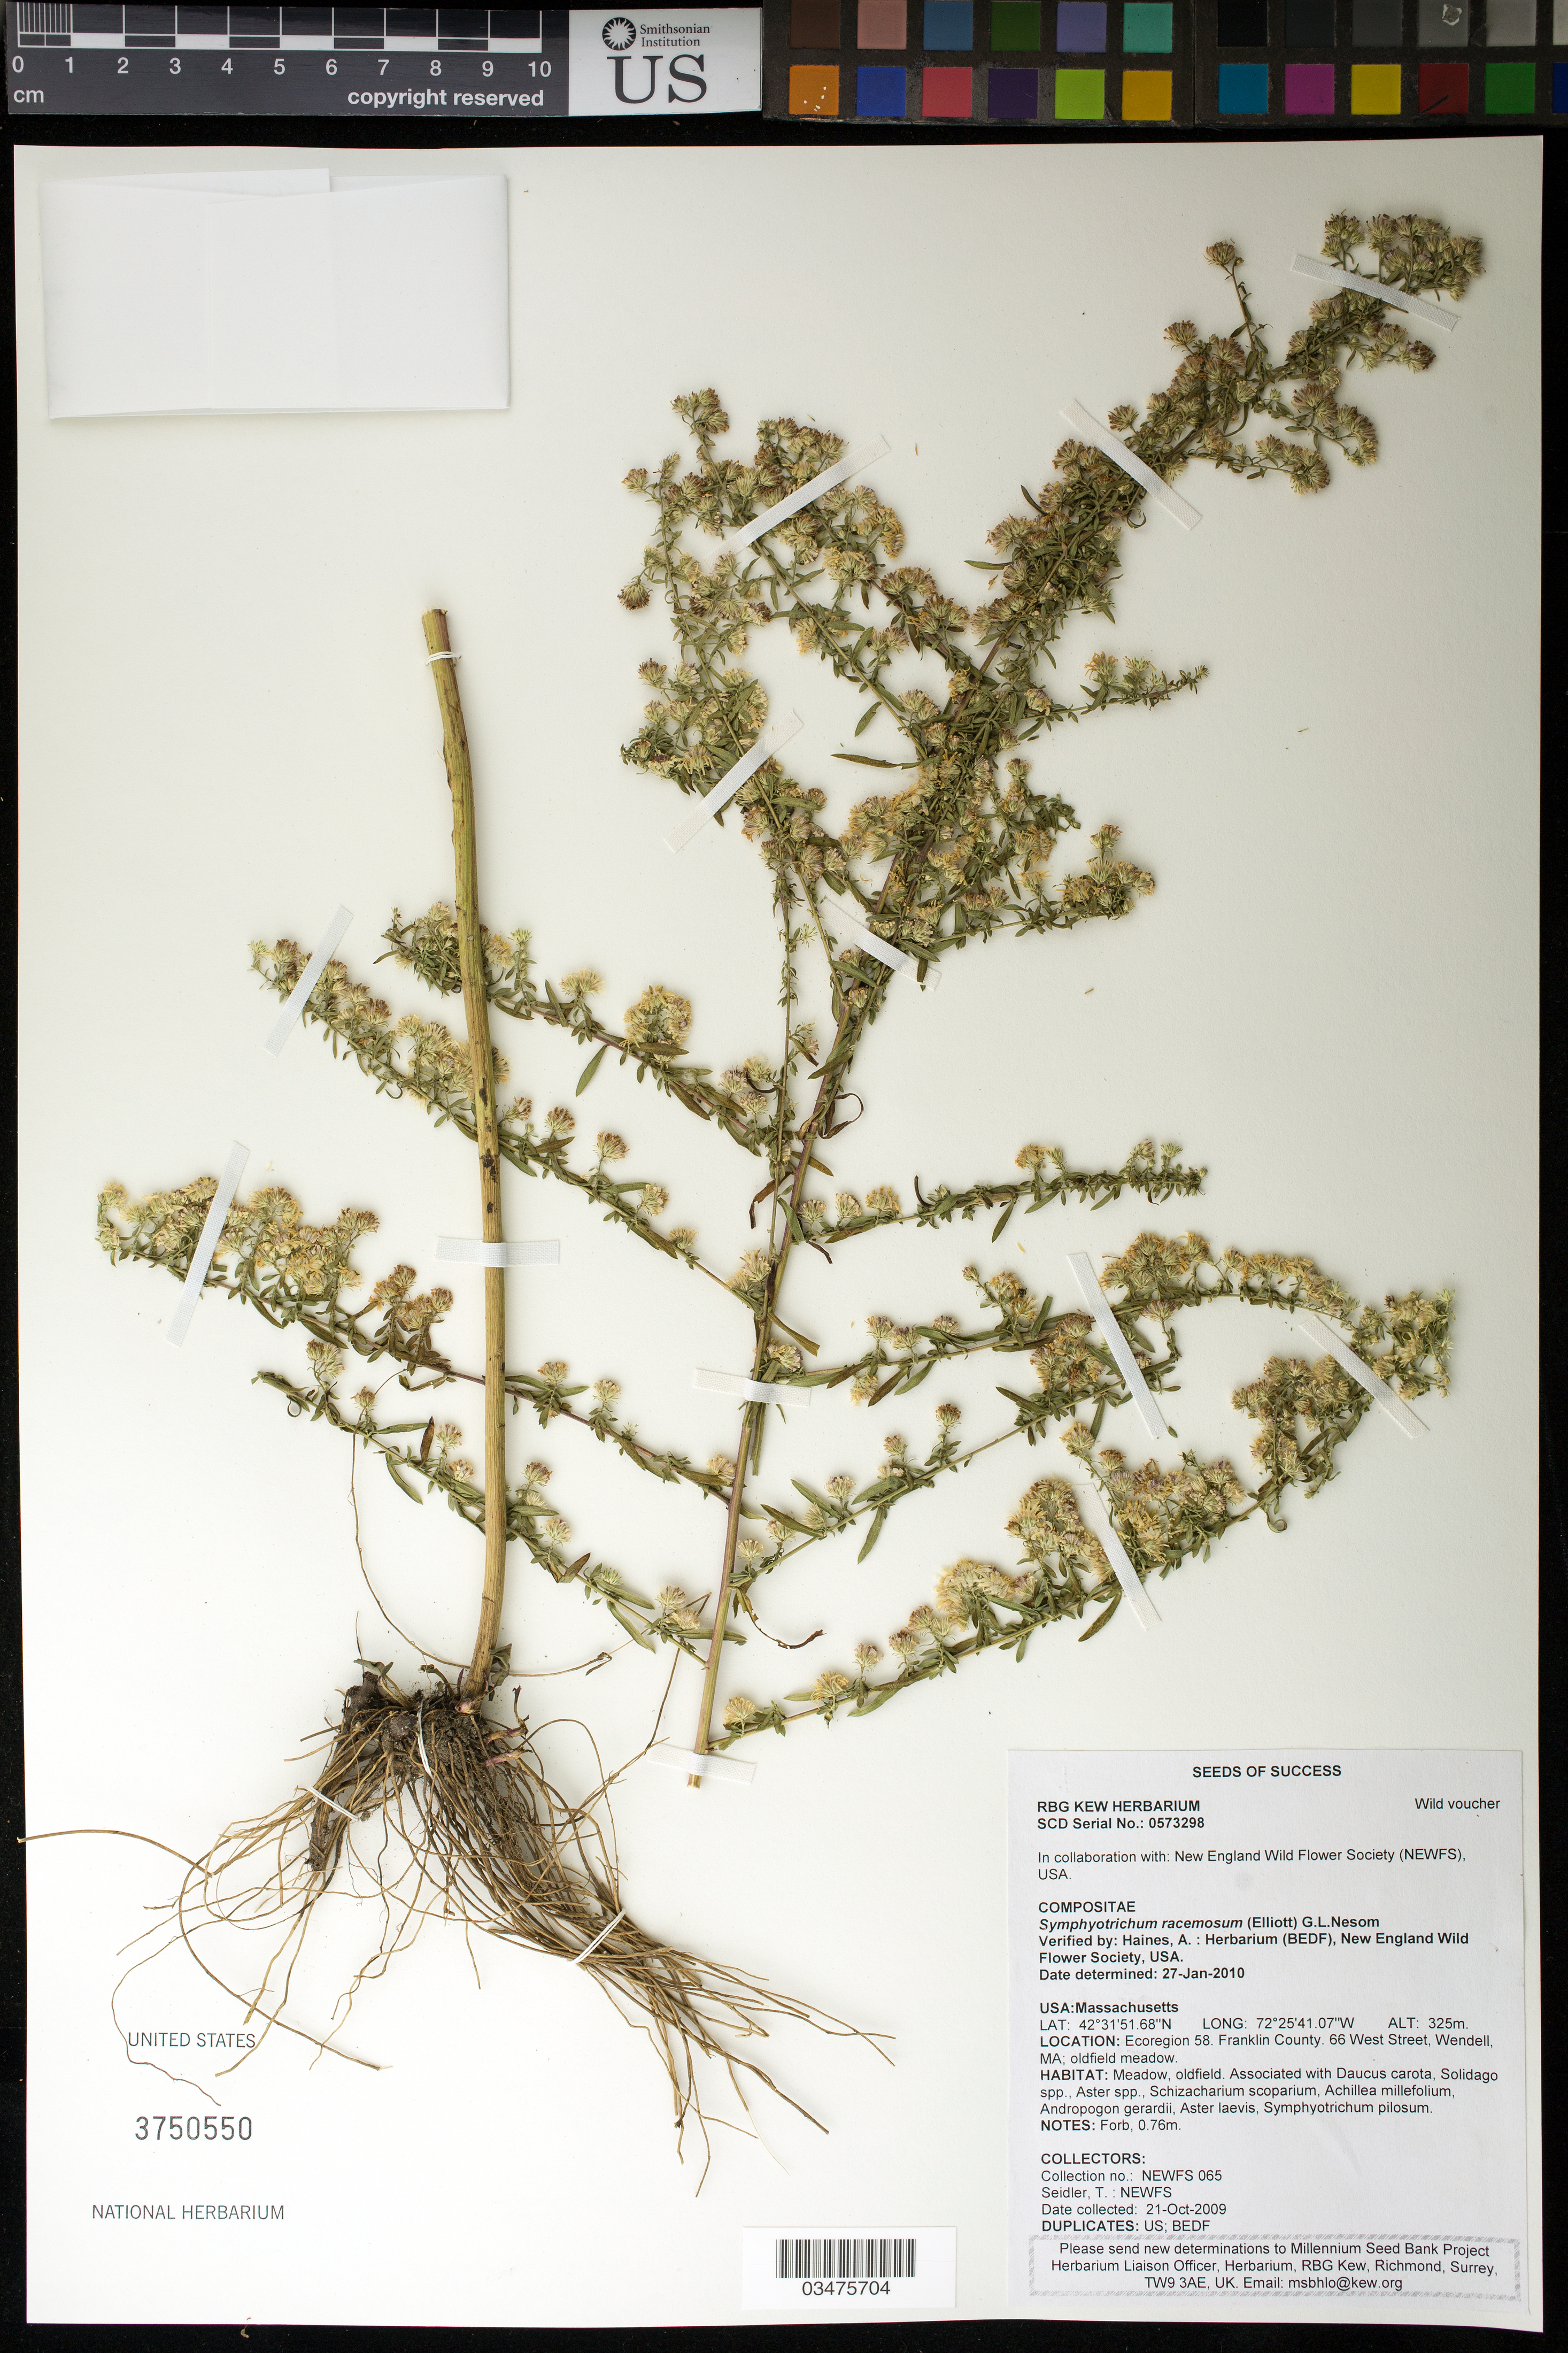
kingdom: Plantae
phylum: Tracheophyta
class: Magnoliopsida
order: Asterales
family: Asteraceae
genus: Symphyotrichum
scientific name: Symphyotrichum racemosum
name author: (Elliott) G.L. Nesom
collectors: T. Seidler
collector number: NEWFS 065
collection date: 2009-10-21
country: United States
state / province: Massachusetts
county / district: Franklin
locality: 66 West Street, Wendell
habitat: Meadow, old field. With Daucus carota, Solidago sp., Aster, sp, ect.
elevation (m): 325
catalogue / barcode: US 3750550